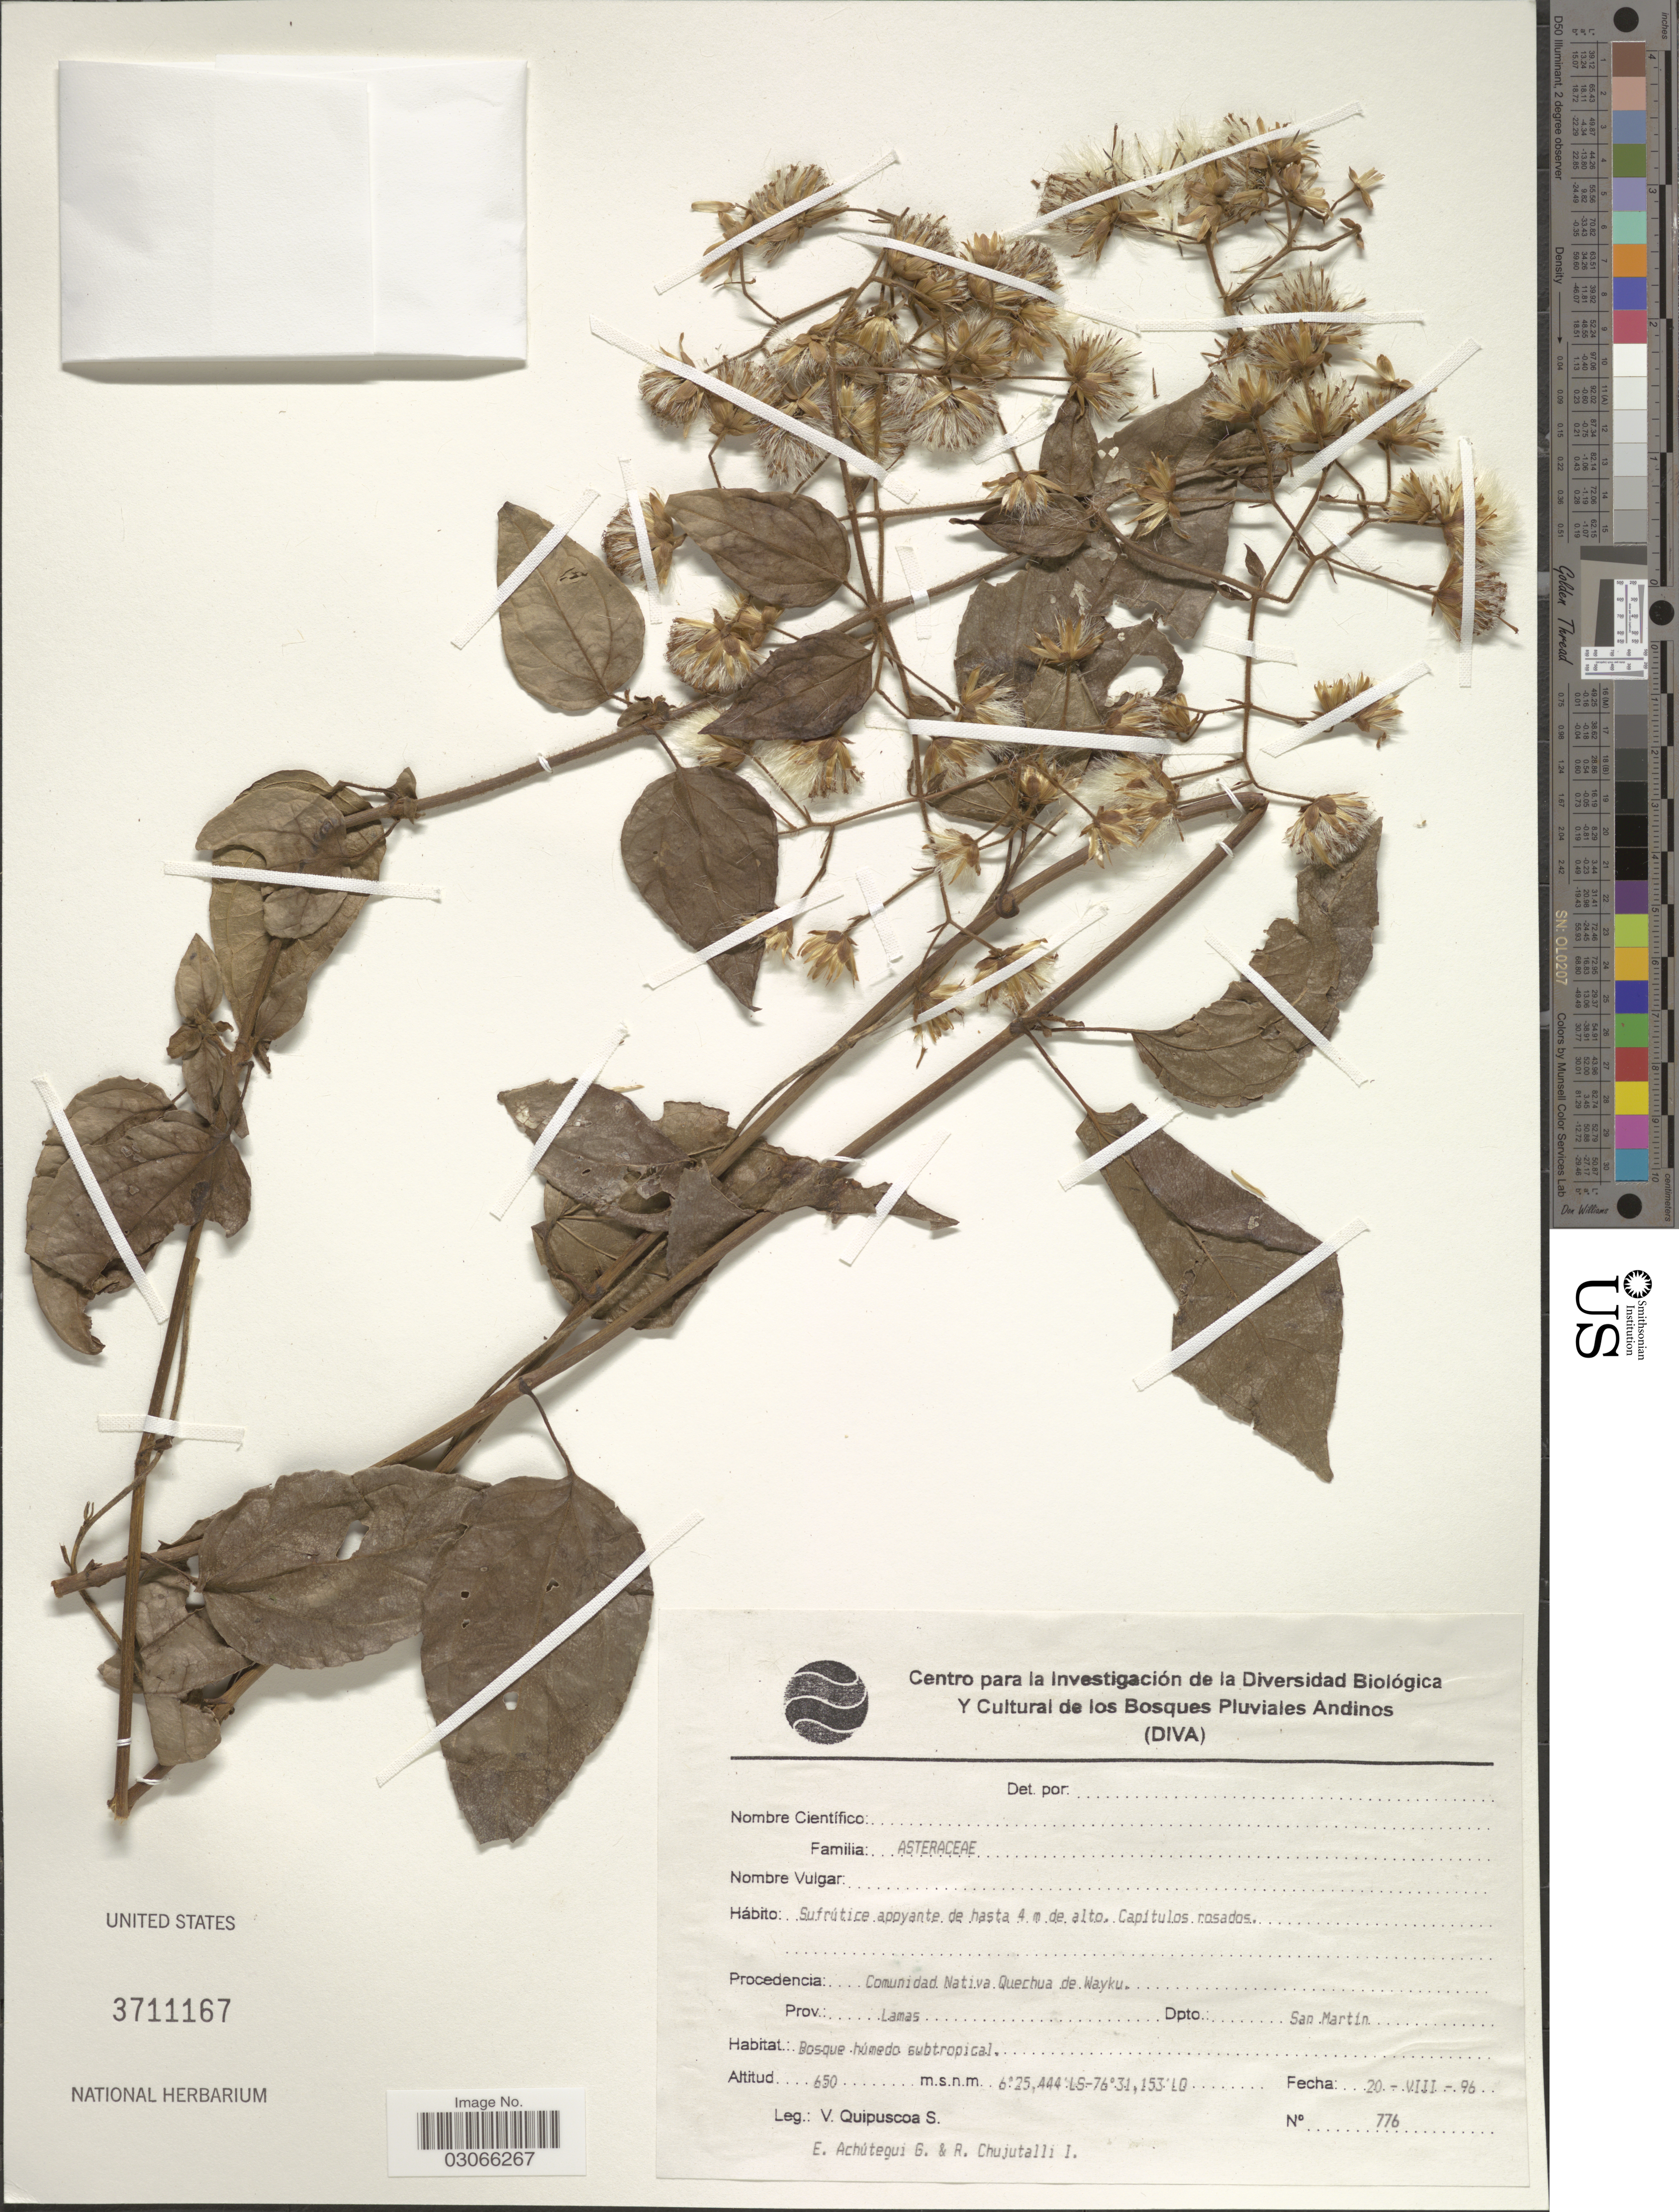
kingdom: Plantae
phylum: Tracheophyta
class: Magnoliopsida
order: Asterales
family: Asteraceae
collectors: V. Quipuscoa S., E. Achútegui G. & R. Chujutalli I.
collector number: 776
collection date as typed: Transcribed d/m/y: 20/8/96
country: Peru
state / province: San Martín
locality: Comunidad Nativa Quechua de Wayku. Prov. Lamas Dpto. San Martín.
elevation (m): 650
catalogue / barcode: US 3711167